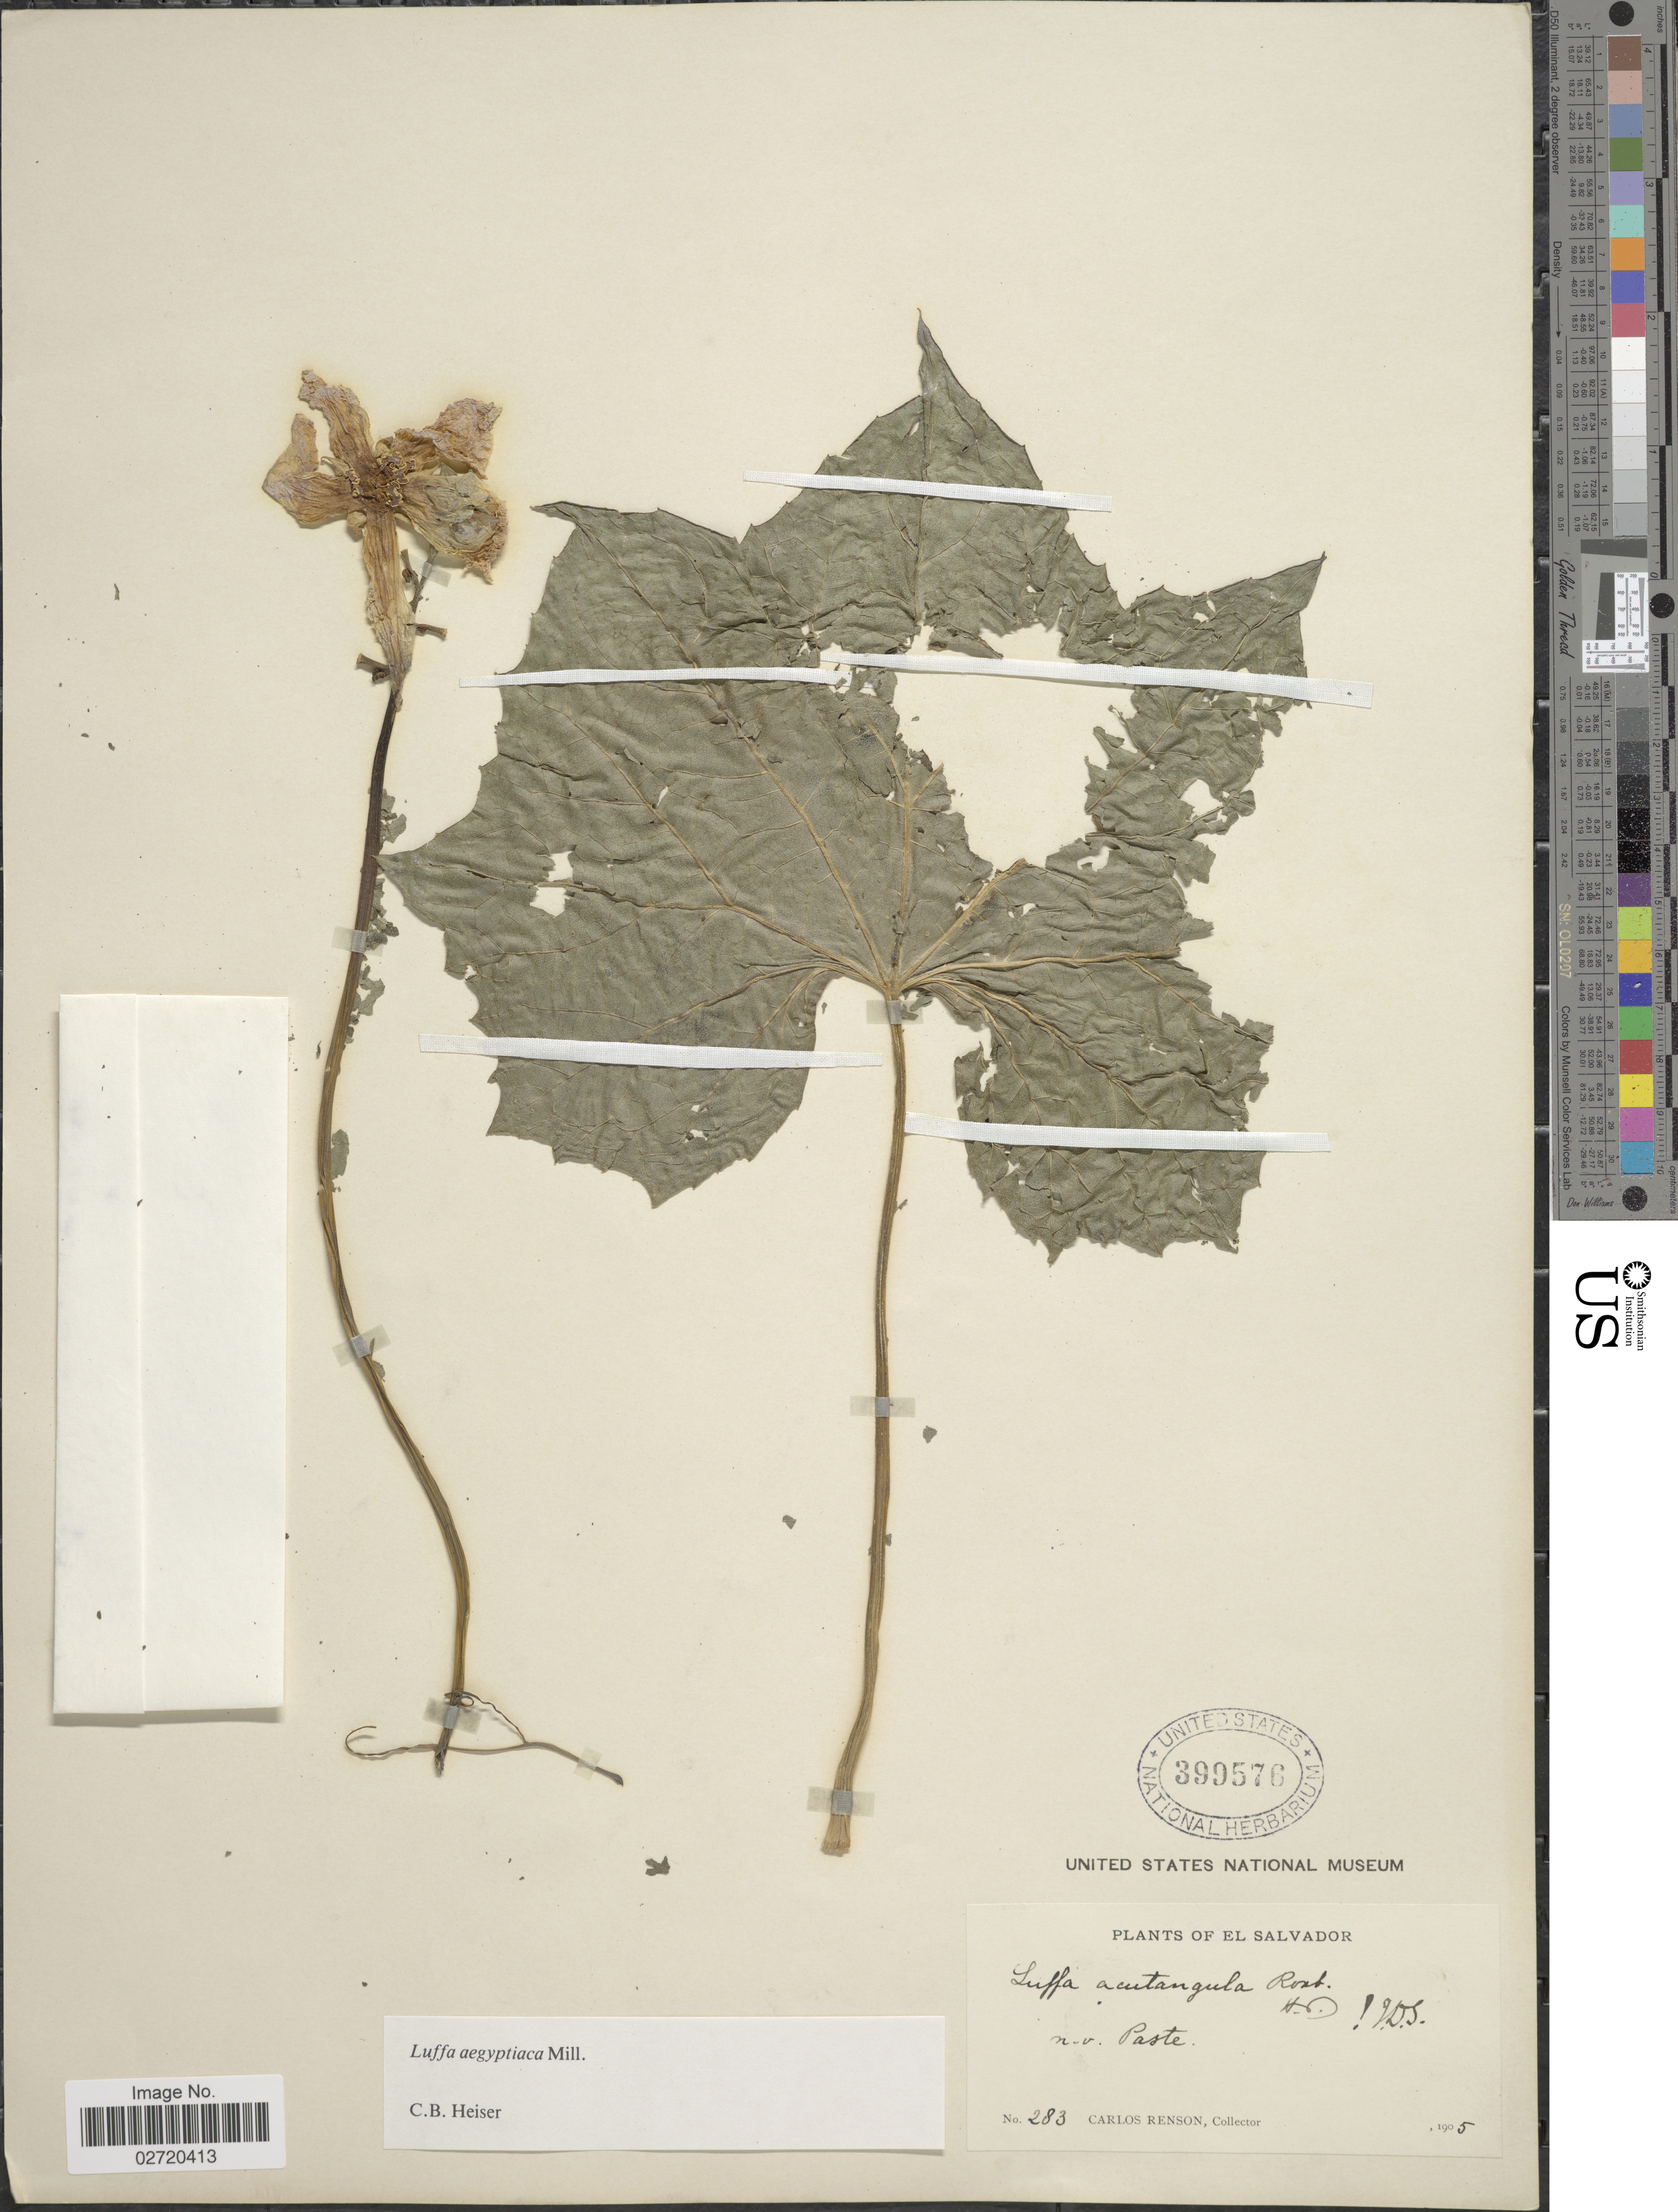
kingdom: Plantae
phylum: Tracheophyta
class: Magnoliopsida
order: Cucurbitales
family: Cucurbitaceae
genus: Luffa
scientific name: Luffa aegyptiaca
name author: Mill.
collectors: C. Renson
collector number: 283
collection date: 1905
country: El Salvador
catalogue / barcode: US 399576